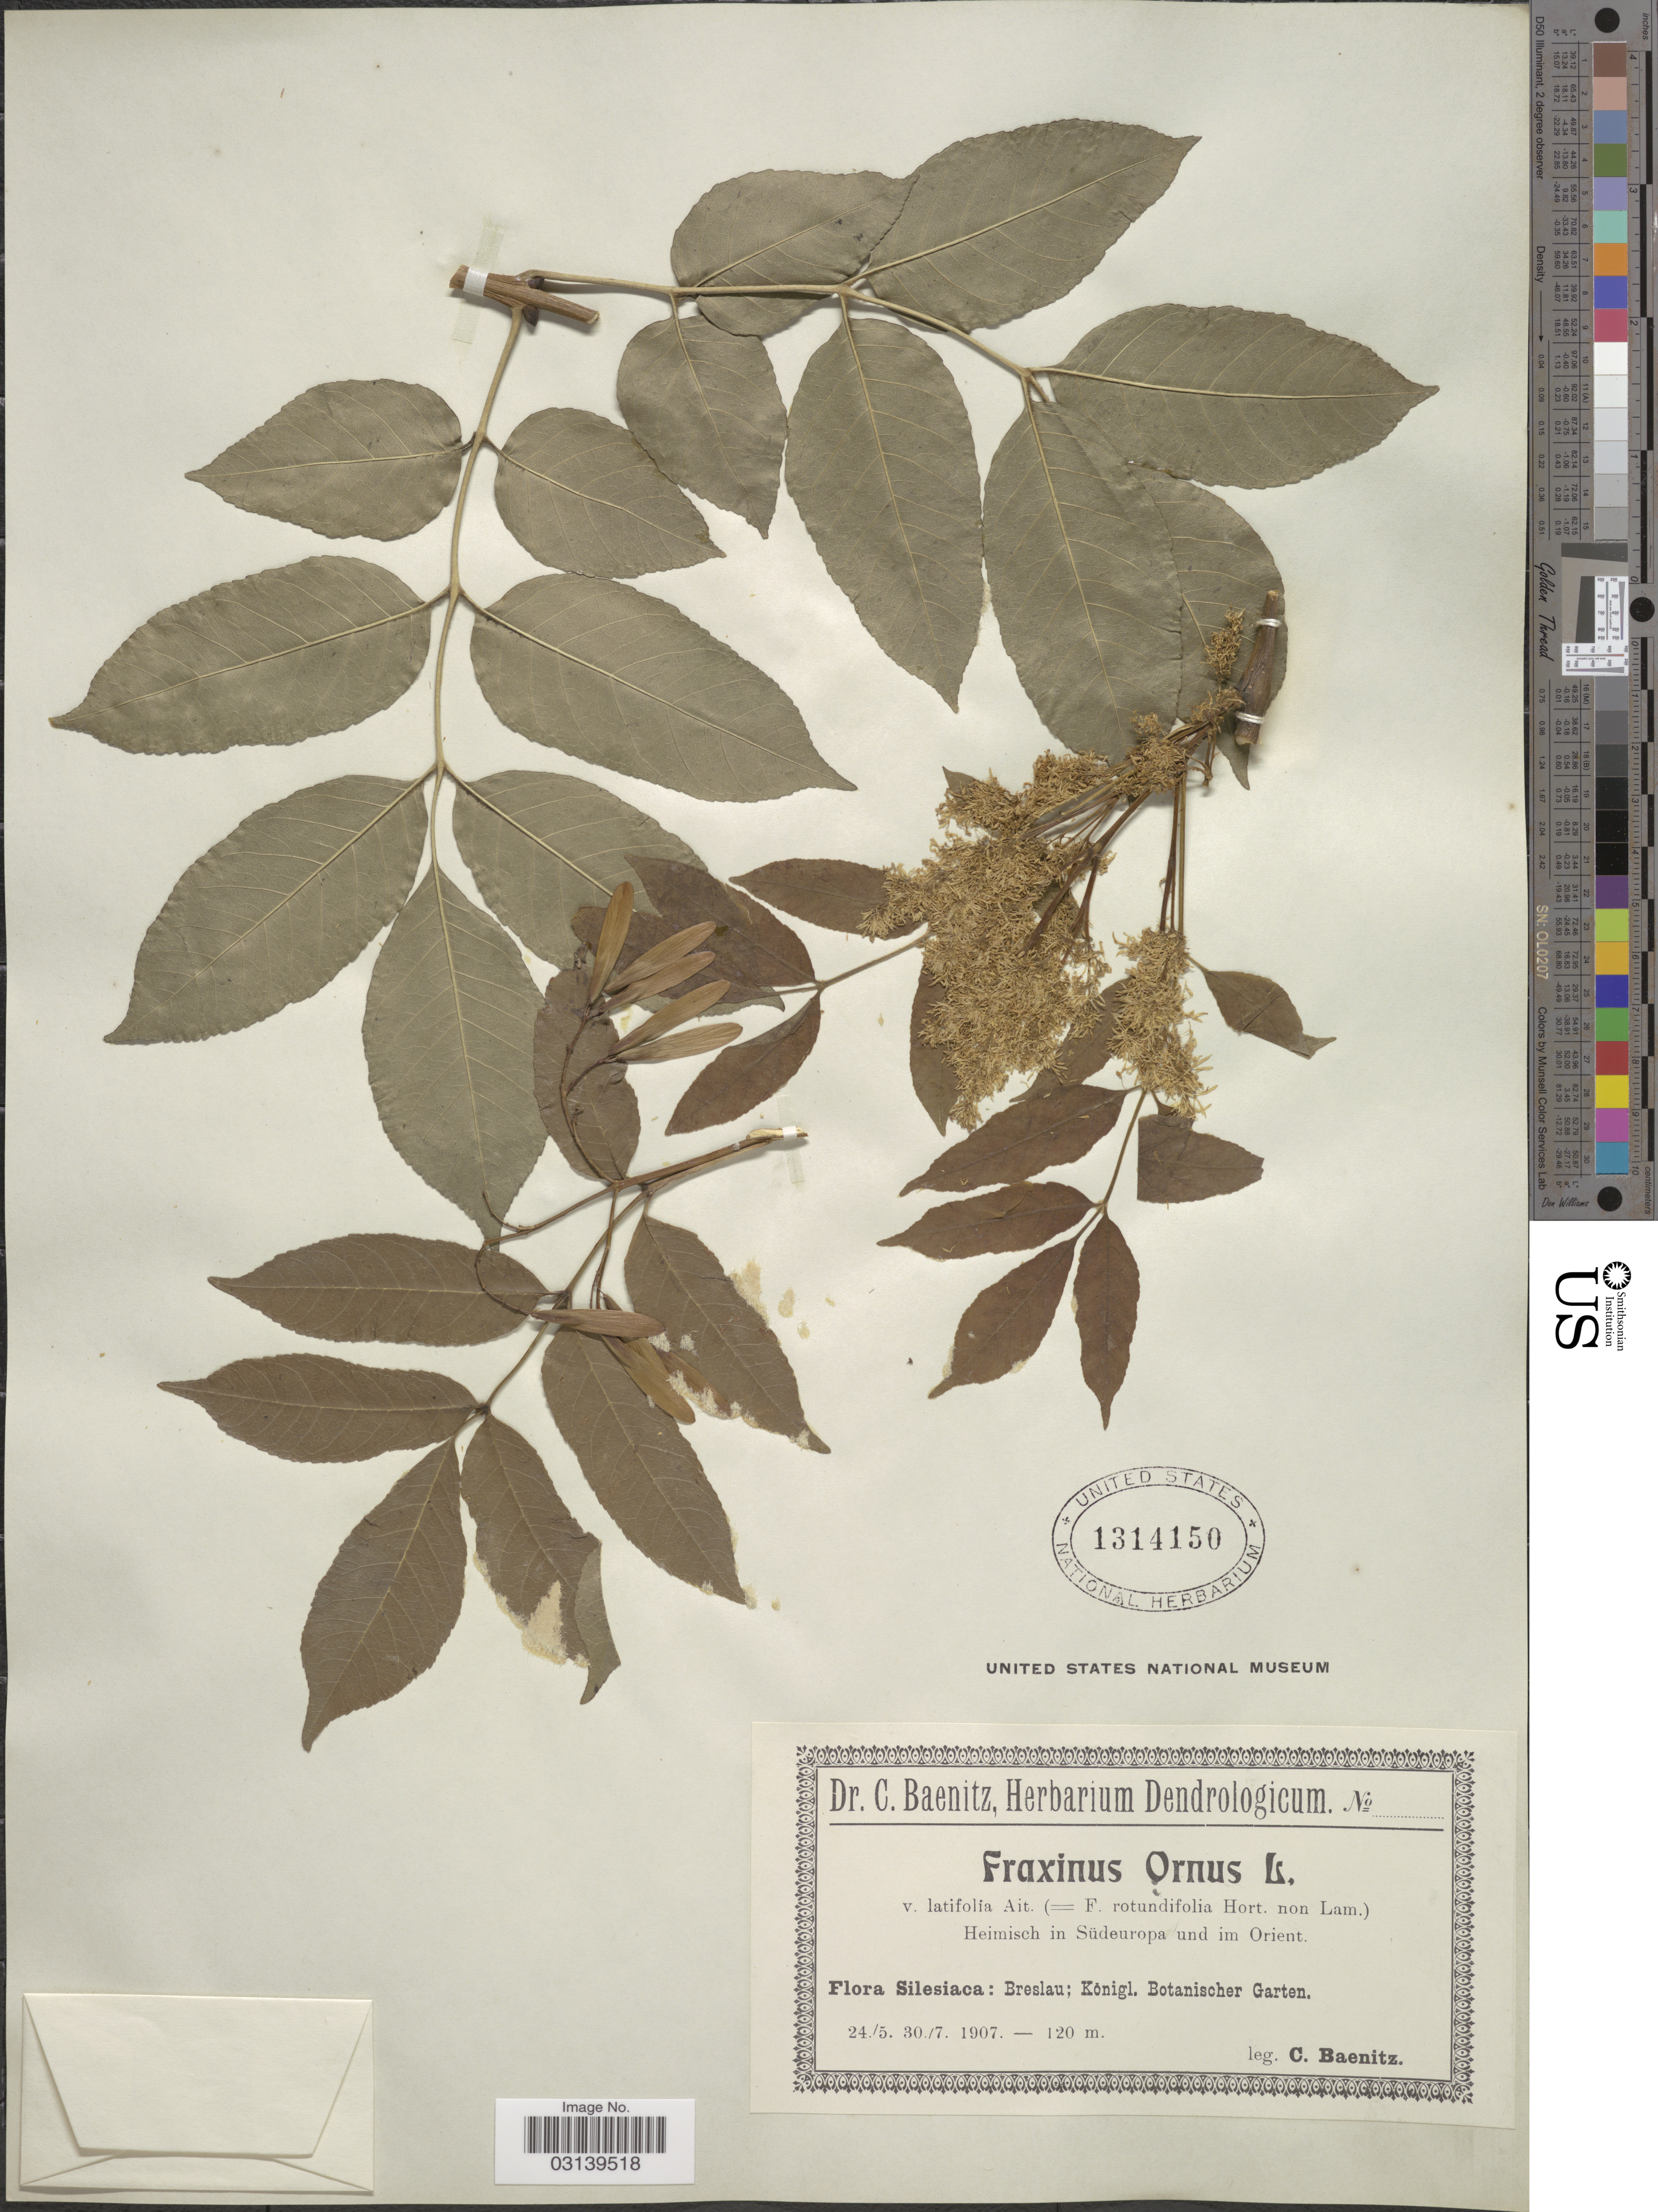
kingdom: Plantae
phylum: Tracheophyta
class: Magnoliopsida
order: Lamiales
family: Oleaceae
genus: Fraxinus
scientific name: Fraxinus ornus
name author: L.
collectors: C. G. Baenitz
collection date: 1907-05-24/1907-07-30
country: Poland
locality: Silesiaca: Breslau; Königl. Botanischer Garten.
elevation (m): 120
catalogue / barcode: US 1314150